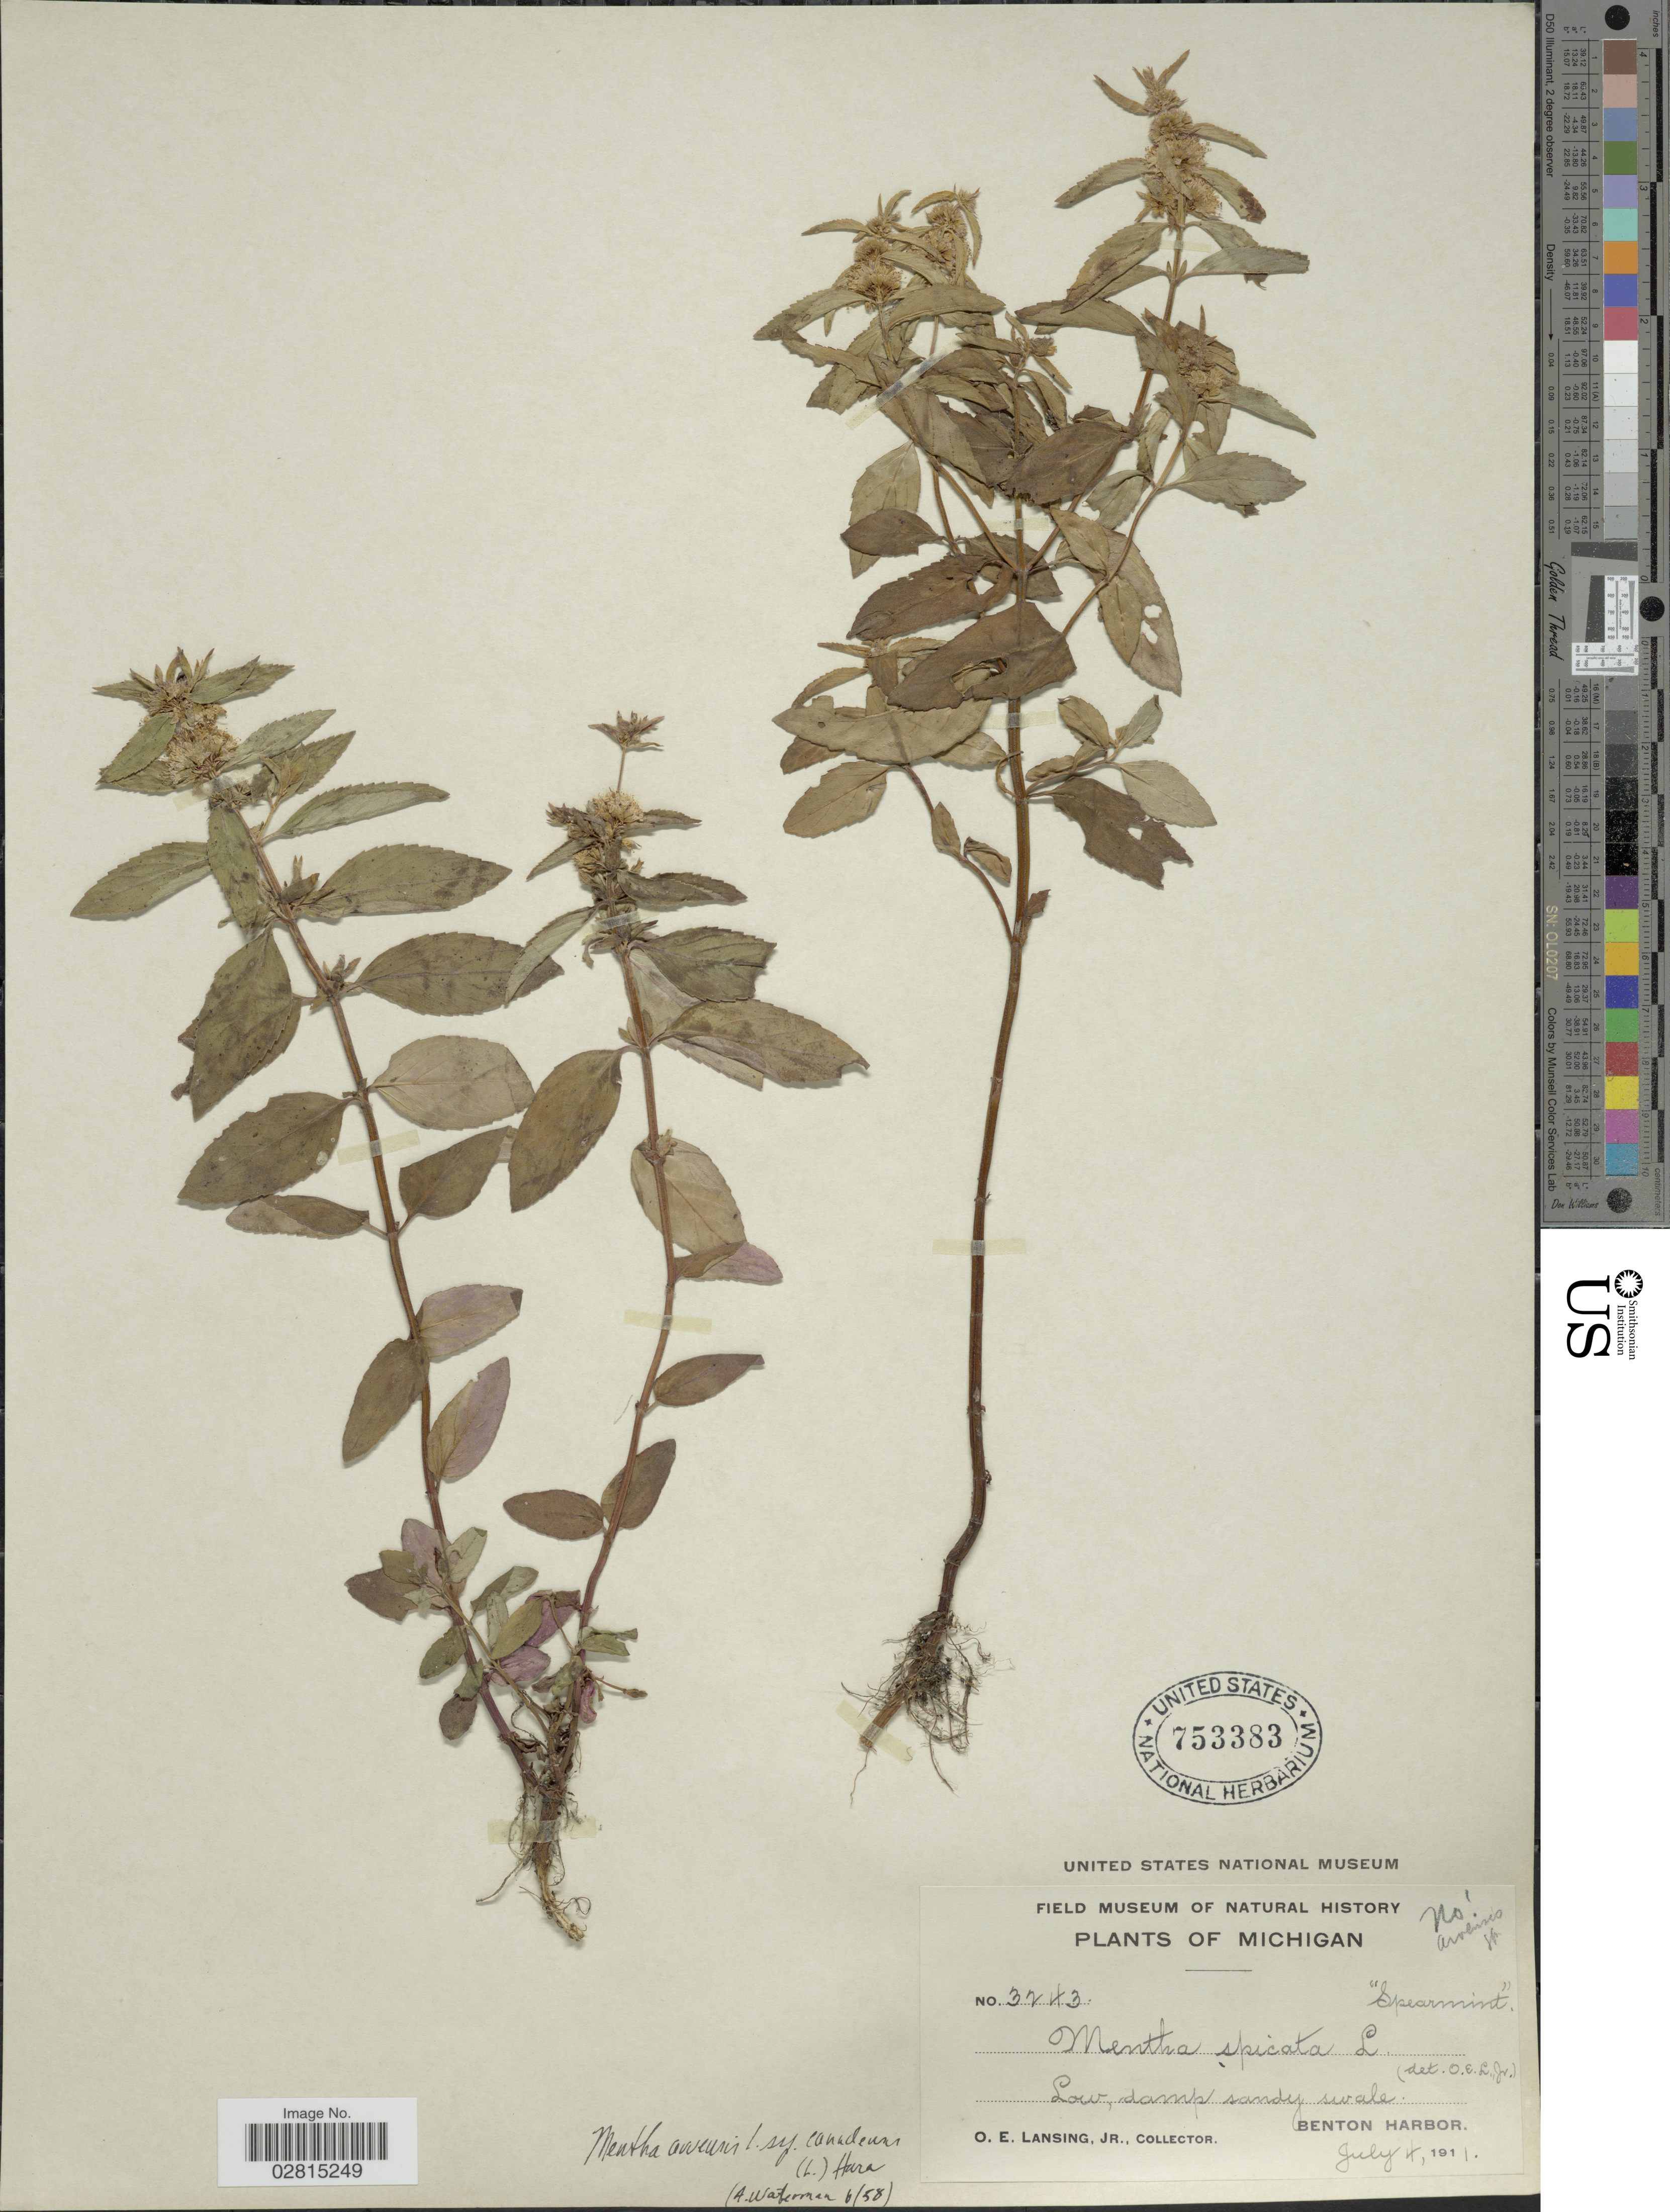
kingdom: Plantae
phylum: Tracheophyta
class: Magnoliopsida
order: Lamiales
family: Lamiaceae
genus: Mentha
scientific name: Mentha canadensis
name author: L.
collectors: O. Lansing Jr.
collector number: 3243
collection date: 1911-07-04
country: United States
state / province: Michigan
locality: Benton Harbor.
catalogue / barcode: US 753383